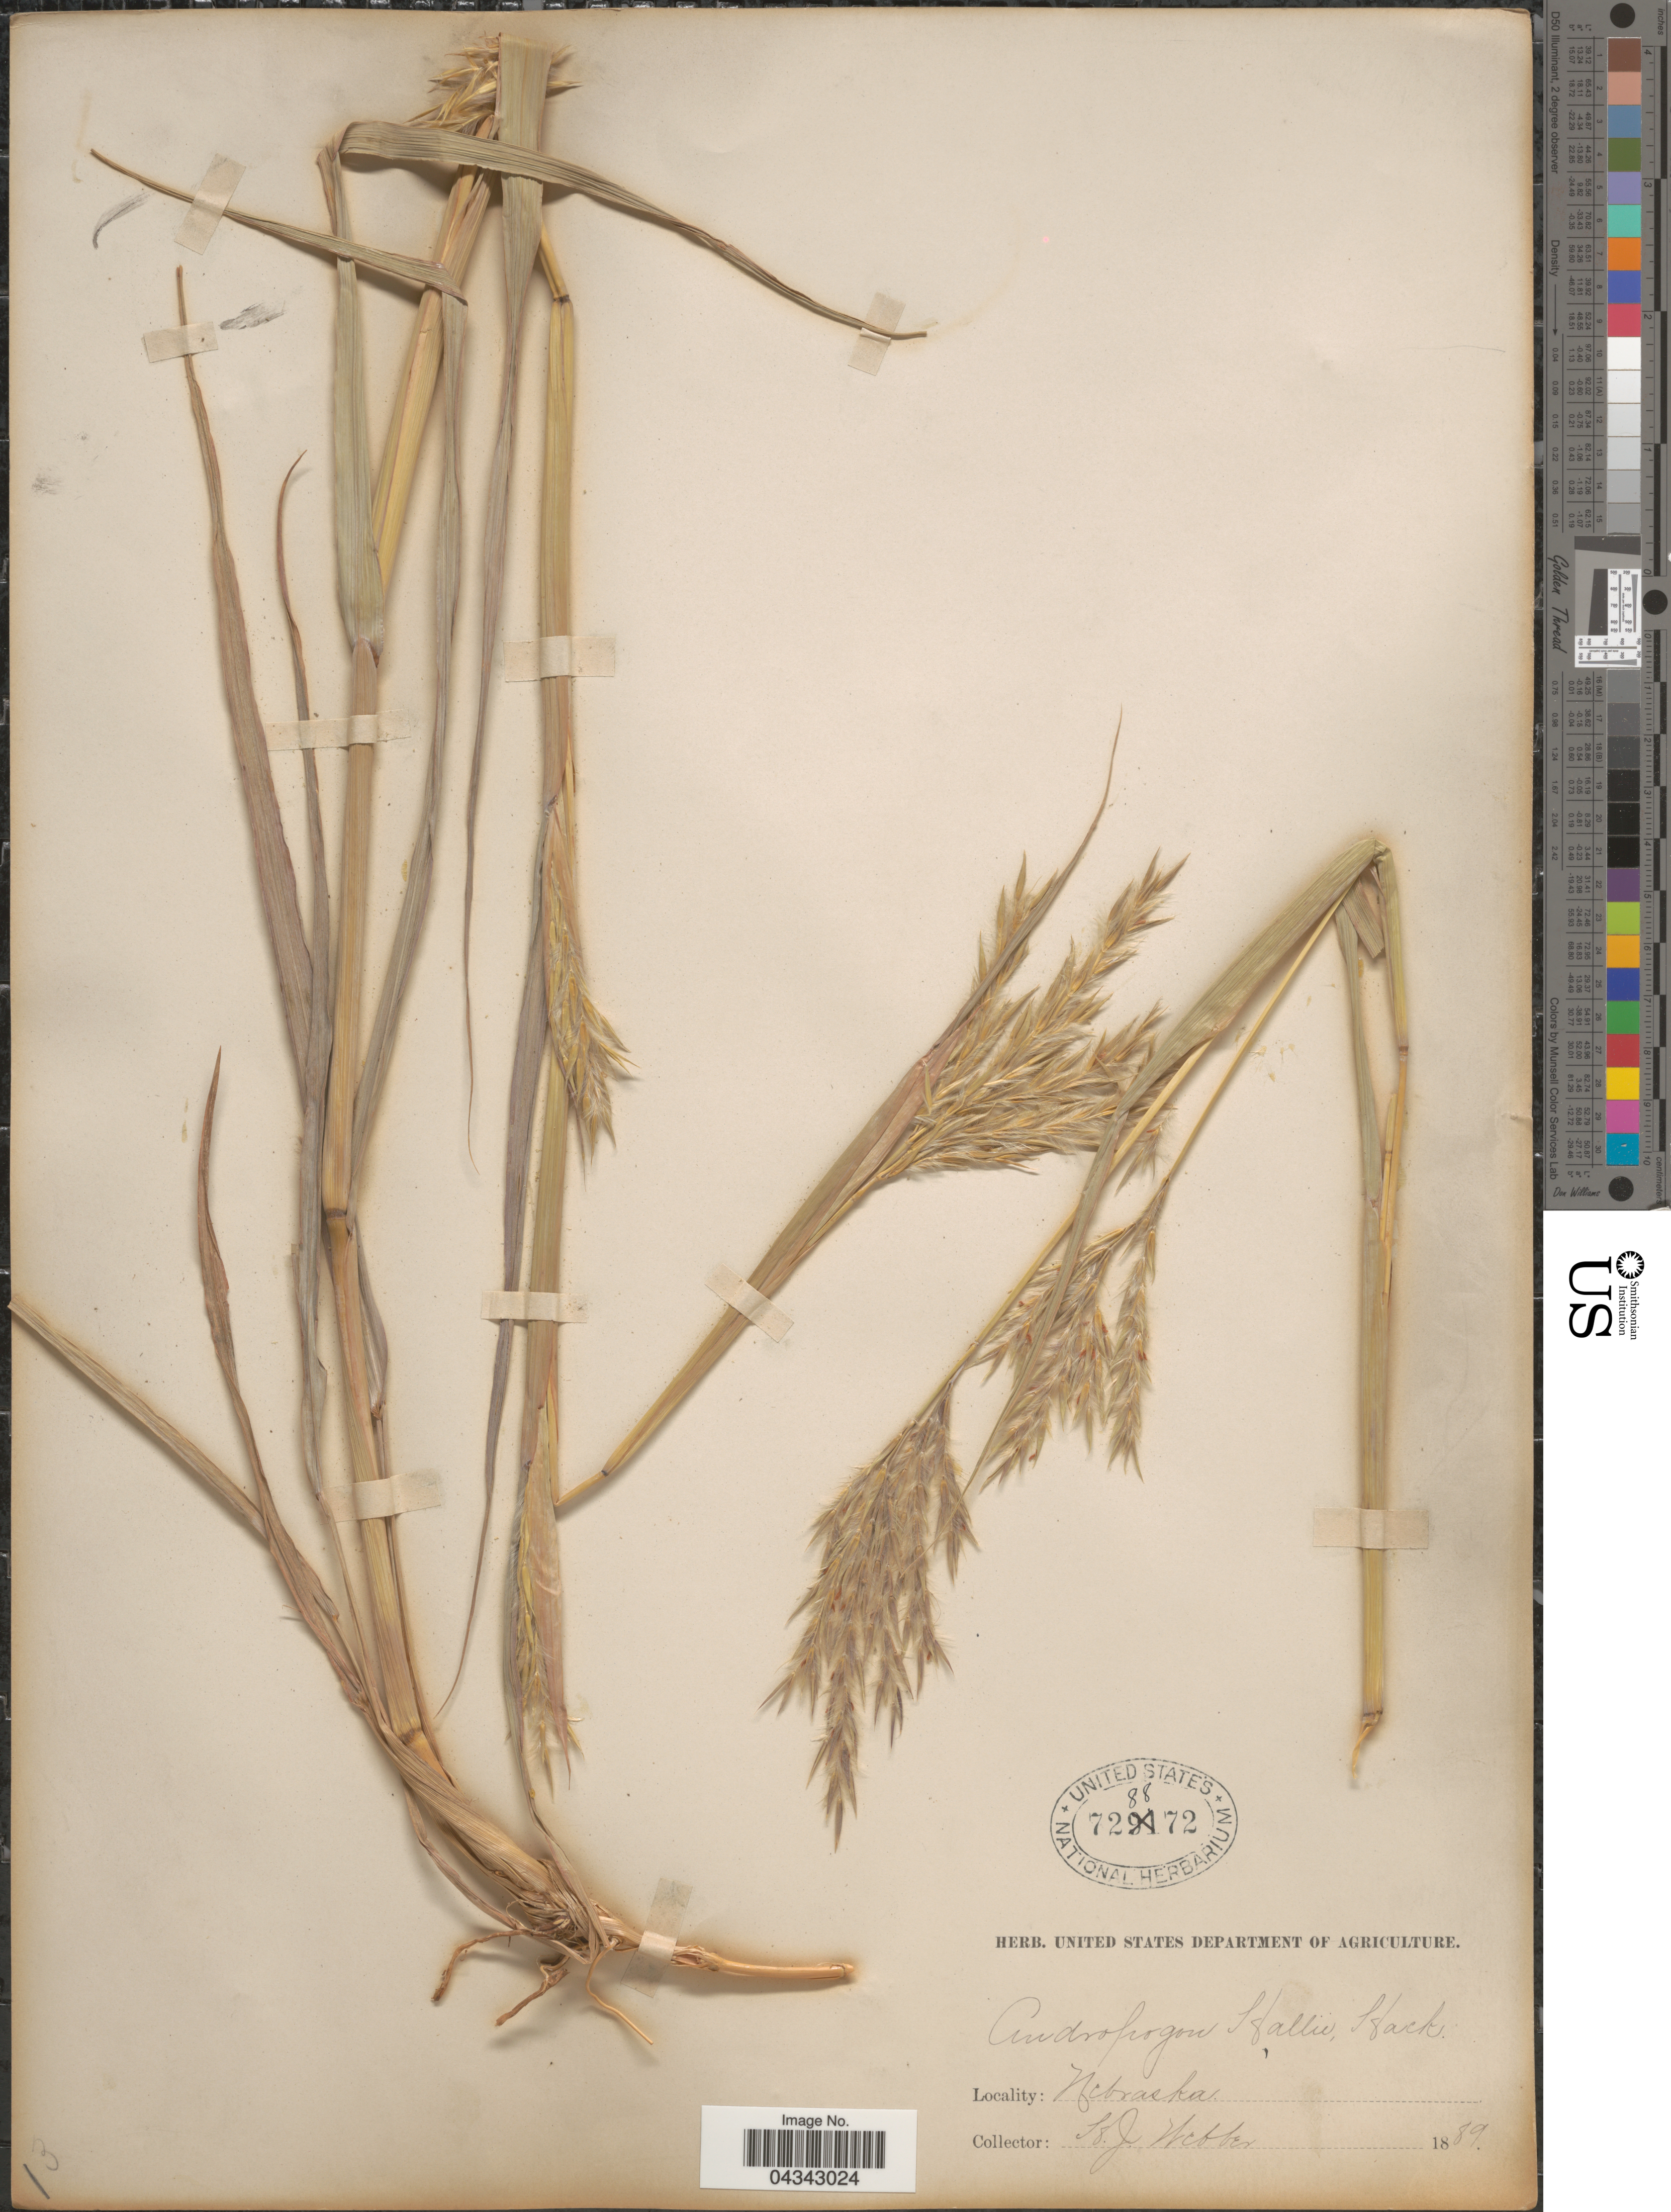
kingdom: Plantae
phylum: Tracheophyta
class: Liliopsida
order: Poales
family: Poaceae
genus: Andropogon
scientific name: Andropogon gerardii subsp. hallii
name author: (Hack.) Wipff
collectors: H. Webber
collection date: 1889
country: United States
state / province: Nebraska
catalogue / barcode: US 728872